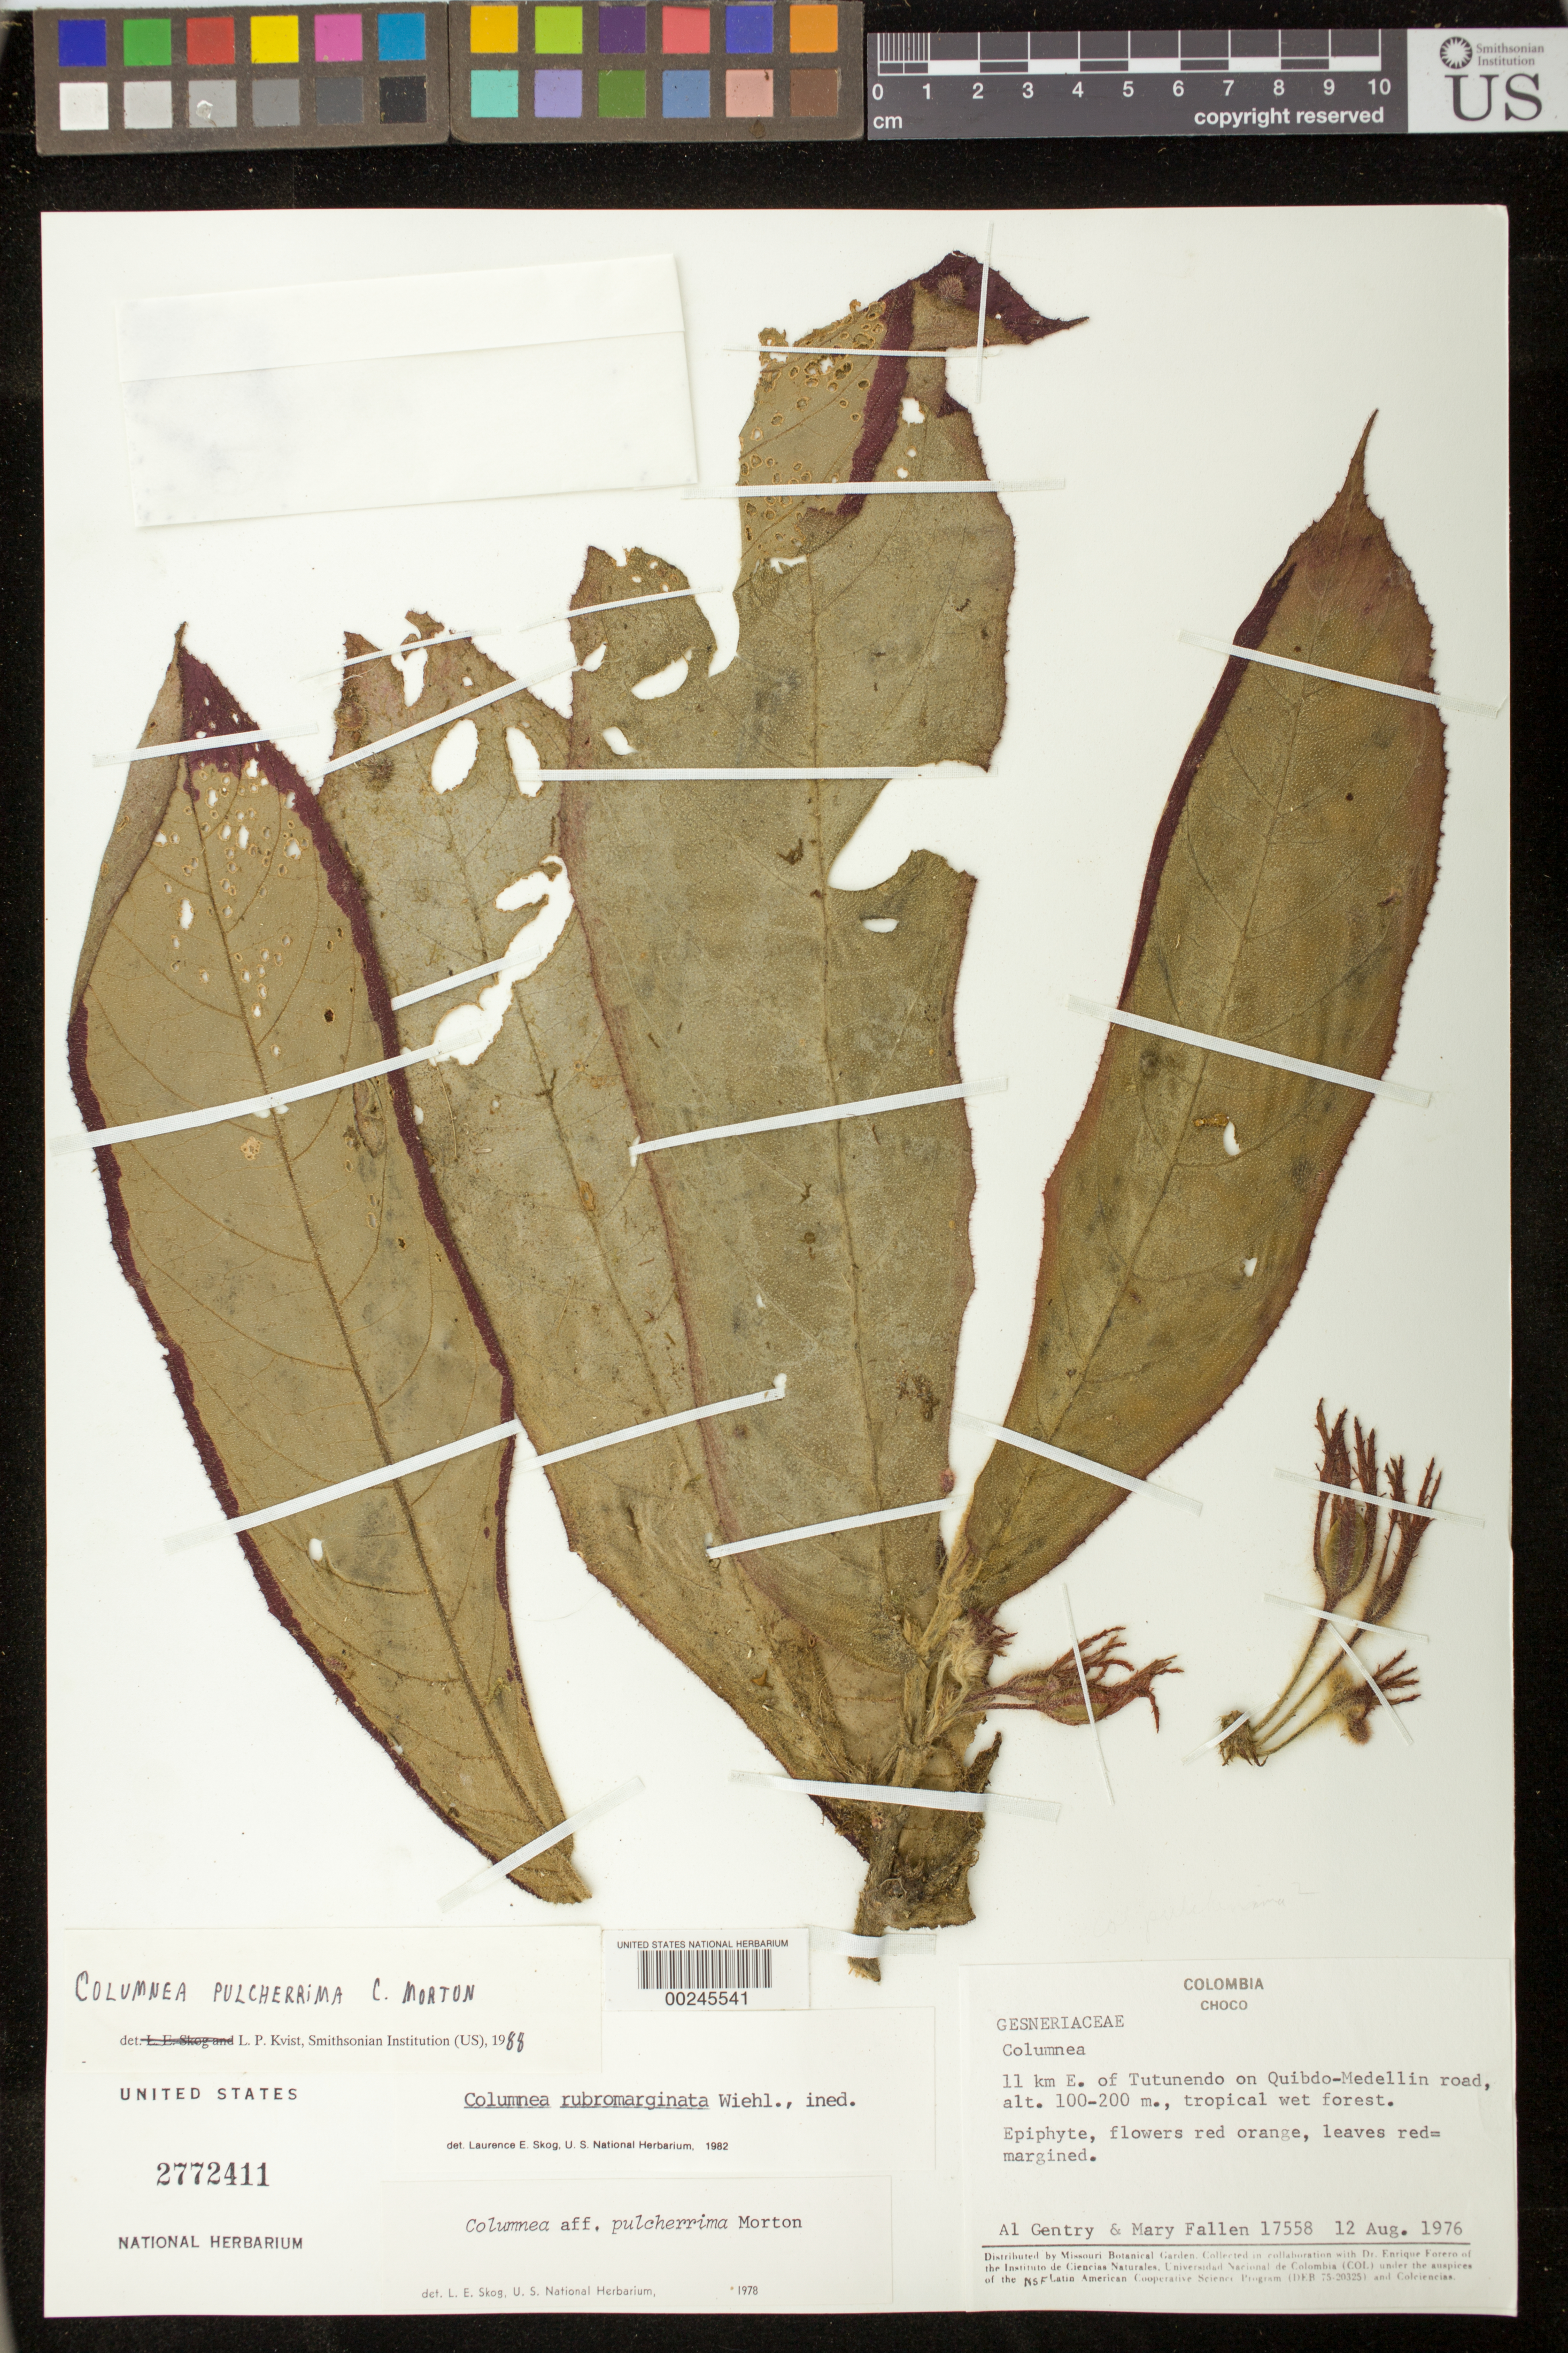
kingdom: Plantae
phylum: Tracheophyta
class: Magnoliopsida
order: Lamiales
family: Gesneriaceae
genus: Columnea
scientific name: Columnea pulcherrima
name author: C.V. Morton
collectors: A. H. Gentry & M. Fallen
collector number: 17558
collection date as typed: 12 Aug 1976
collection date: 1976-08-12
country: Colombia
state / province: Chocó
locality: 11 km E of Tutunendo on Quibdo-Medellin road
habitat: Tropical wet forest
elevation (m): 100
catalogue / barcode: US 2772411